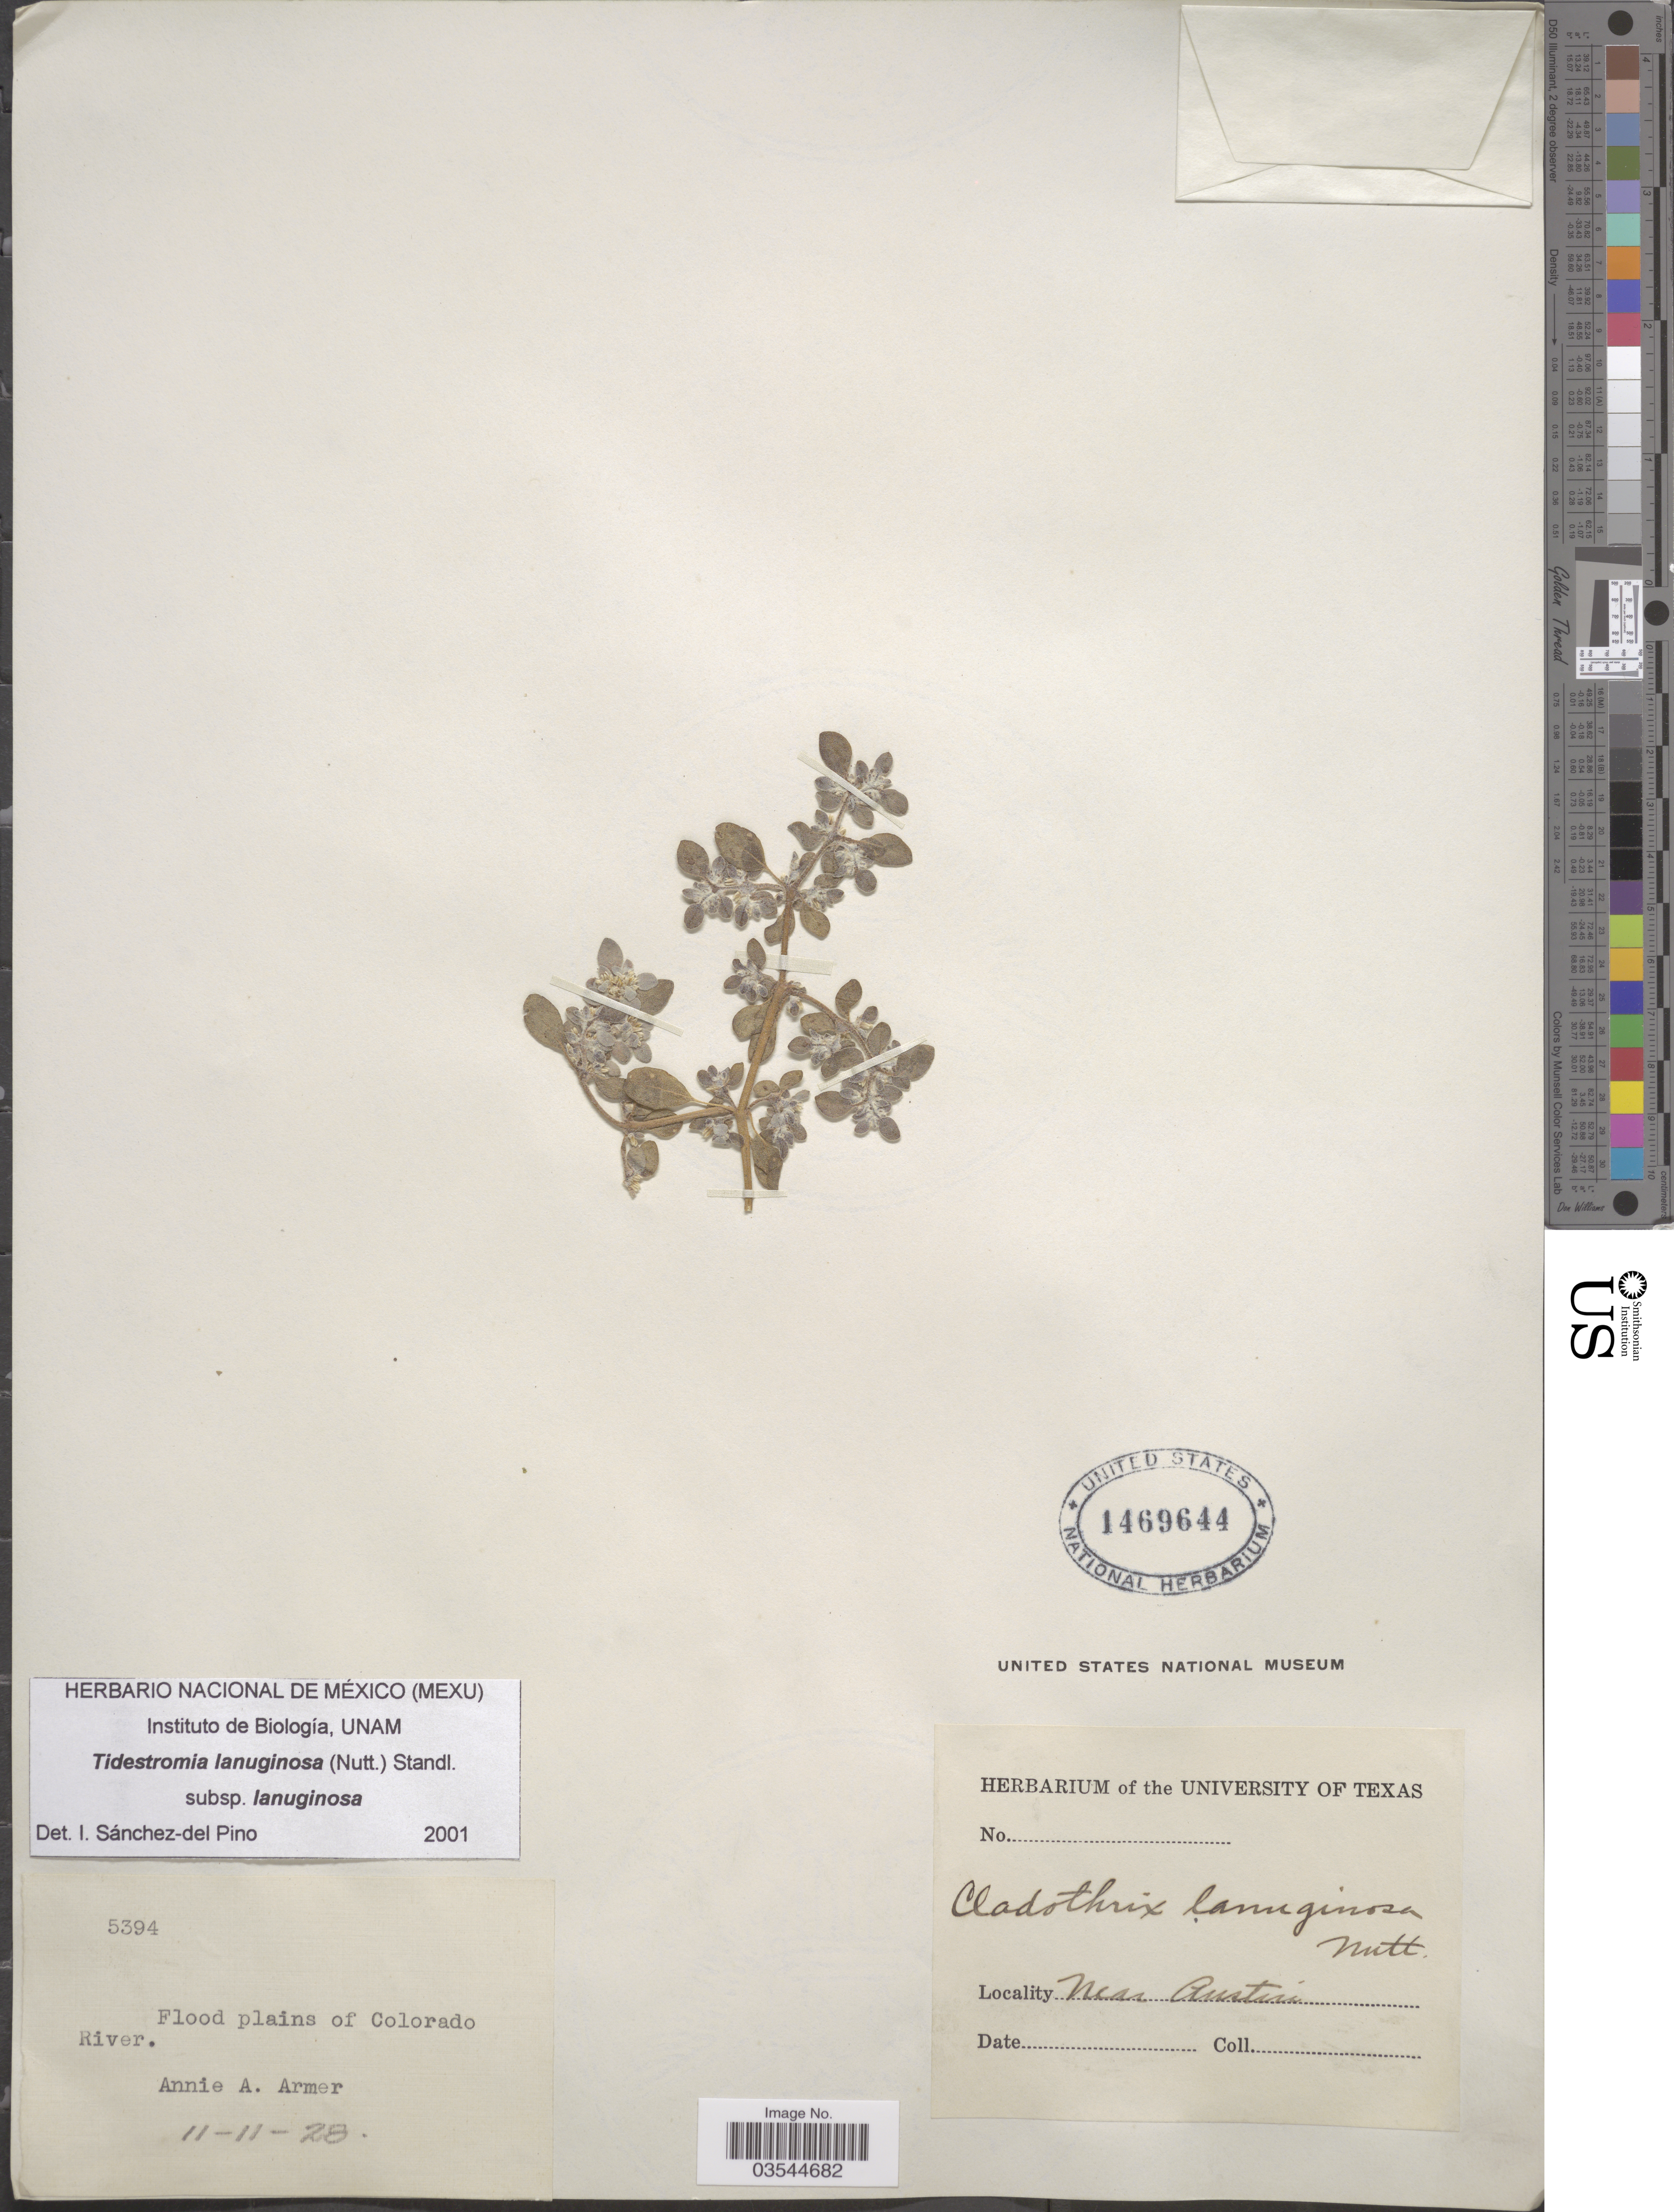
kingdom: Plantae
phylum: Tracheophyta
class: Magnoliopsida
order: Caryophyllales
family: Amaranthaceae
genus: Tidestromia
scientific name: Tidestromia lanuginosa subsp. lanuginosa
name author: (Nutt.) Standl.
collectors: A. Armer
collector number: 5394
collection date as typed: Transcribed d/m/y: 11/11/28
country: United States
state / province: Texas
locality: Flood plains of Colorado River. Near Austin.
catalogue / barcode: US 1469644